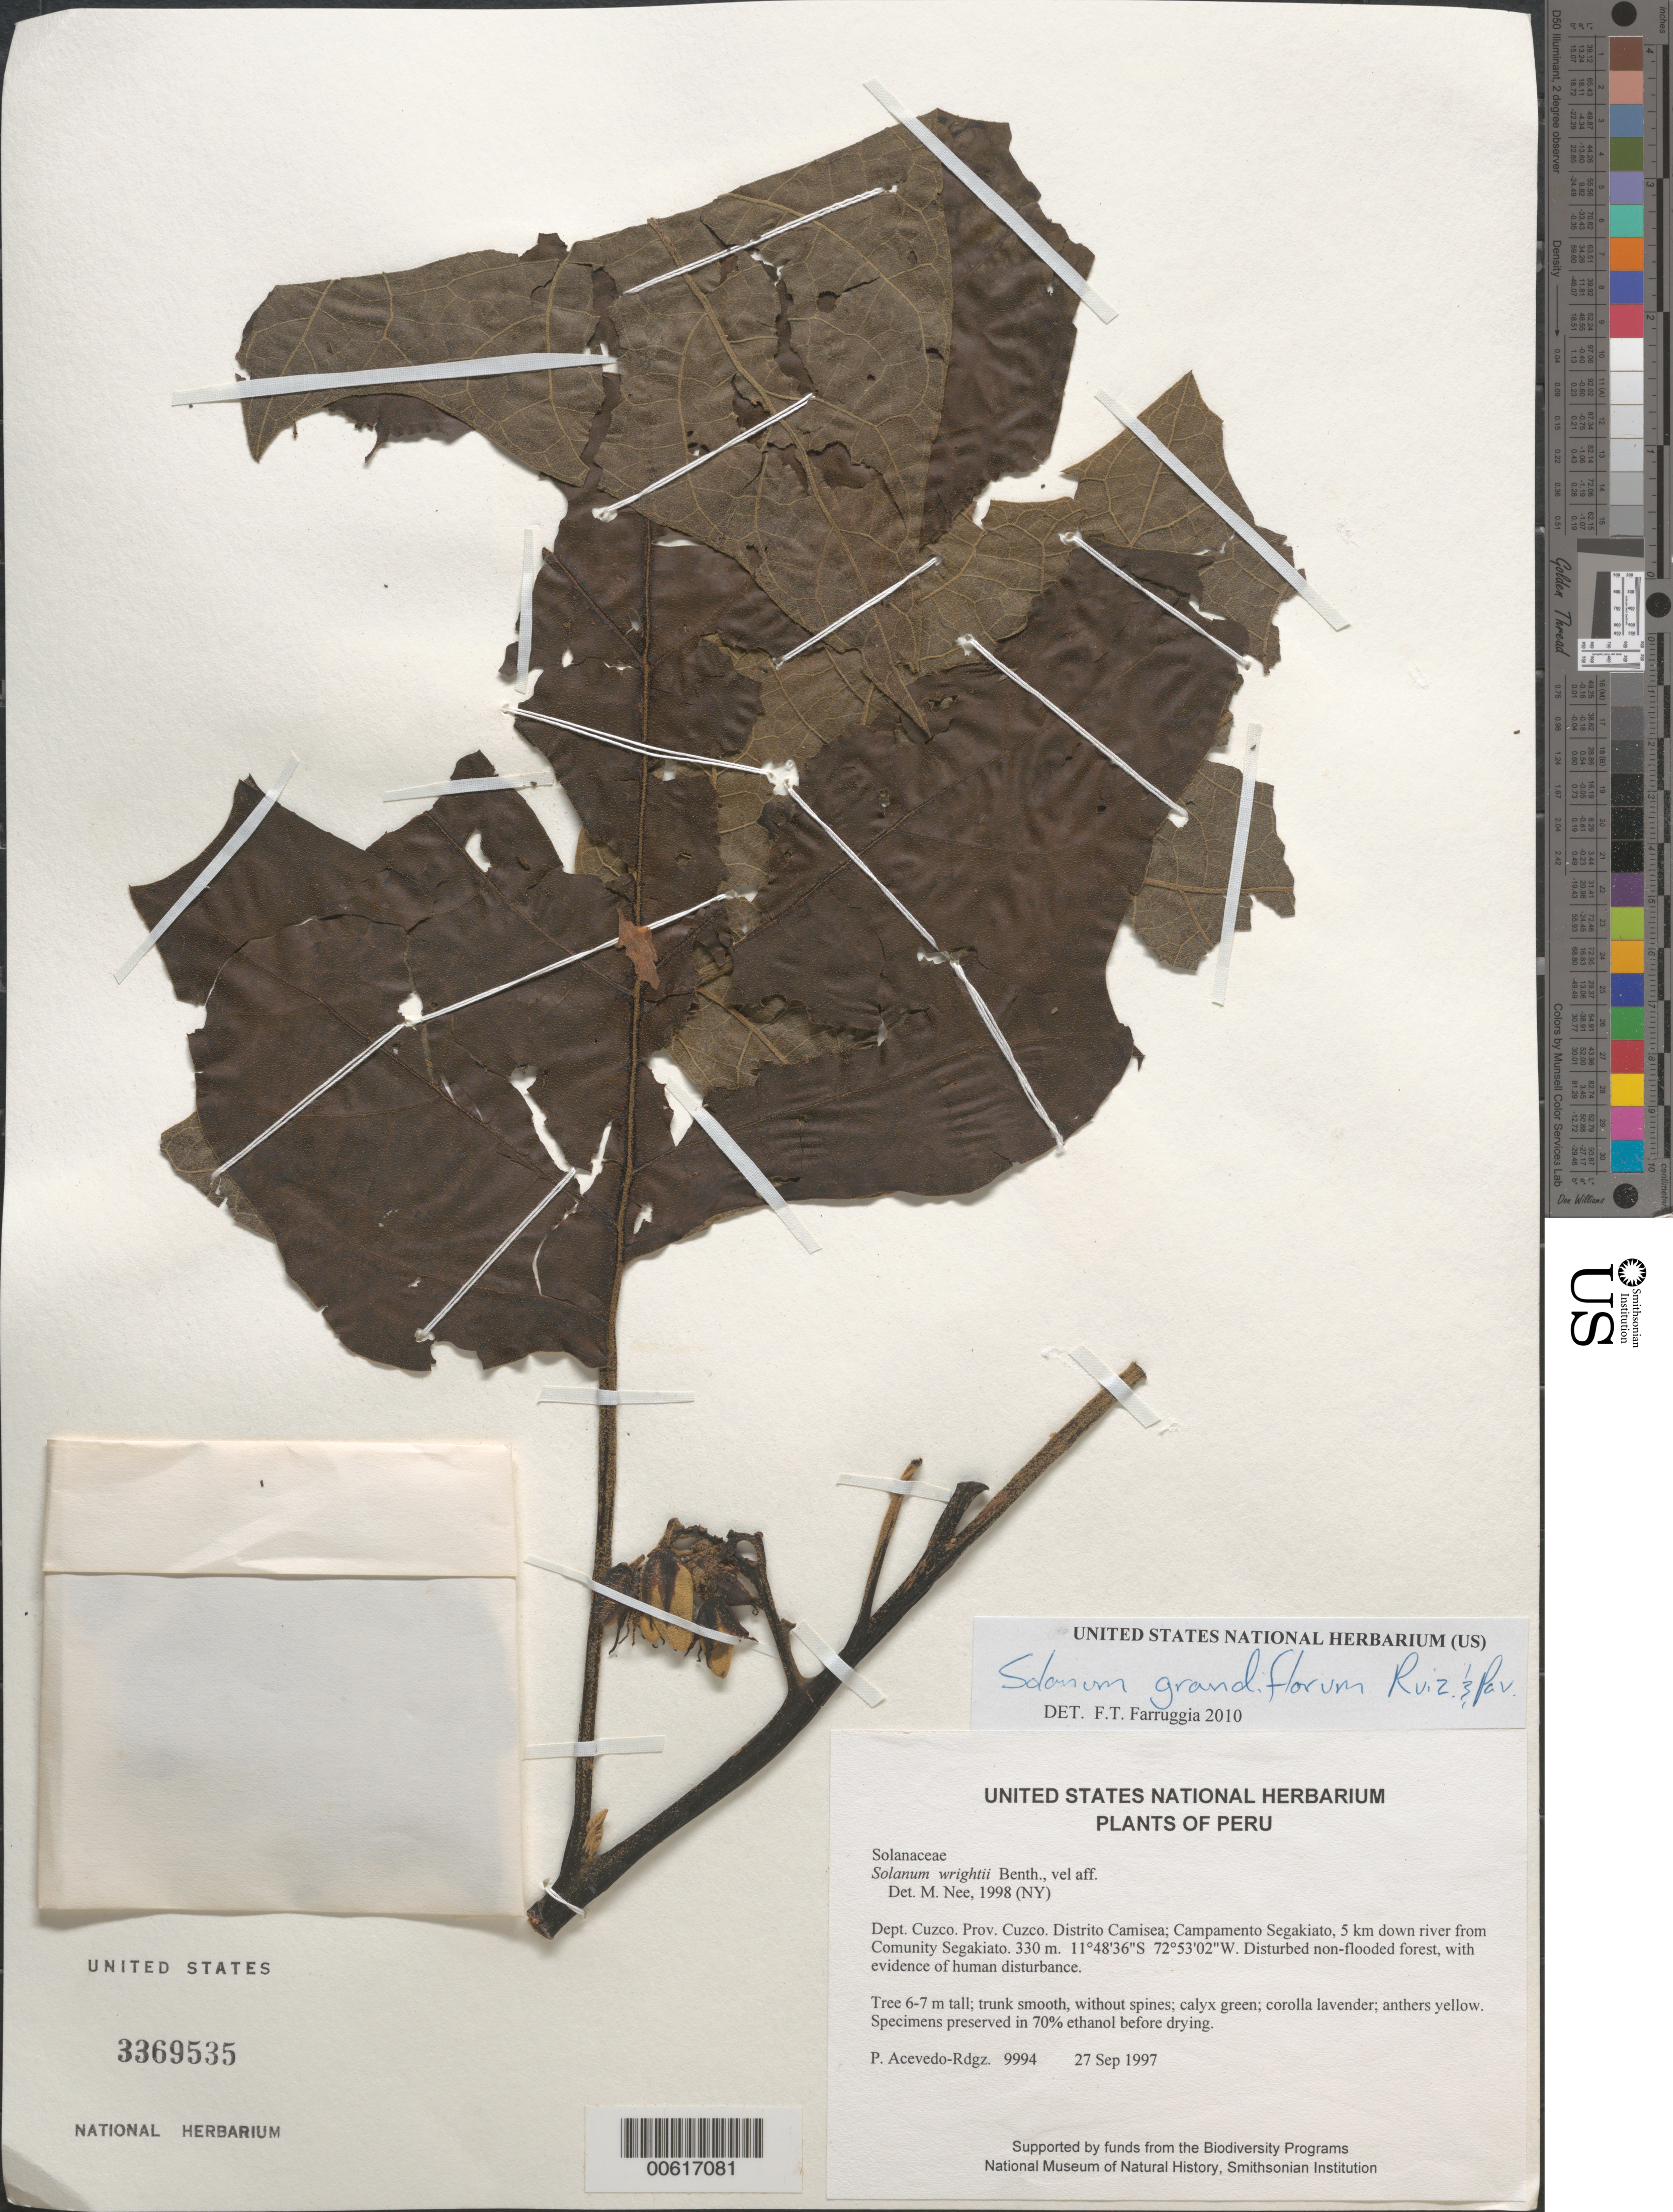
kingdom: Plantae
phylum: Tracheophyta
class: Magnoliopsida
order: Solanales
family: Solanaceae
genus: Solanum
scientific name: Solanum wrightii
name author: Benth.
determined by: Nee, Michael H.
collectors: P. Acevedo-Rodr.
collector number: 9994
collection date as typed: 27 Sep 1997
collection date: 1997-09-27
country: Peru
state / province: Cusco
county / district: Cusco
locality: Distrito Camisea; Campamento Segakiato, 5 km down river from Comunity Segakiato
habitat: Disturbed non-flooded forest, with evidence of human disturbance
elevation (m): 330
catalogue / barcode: US 3369535